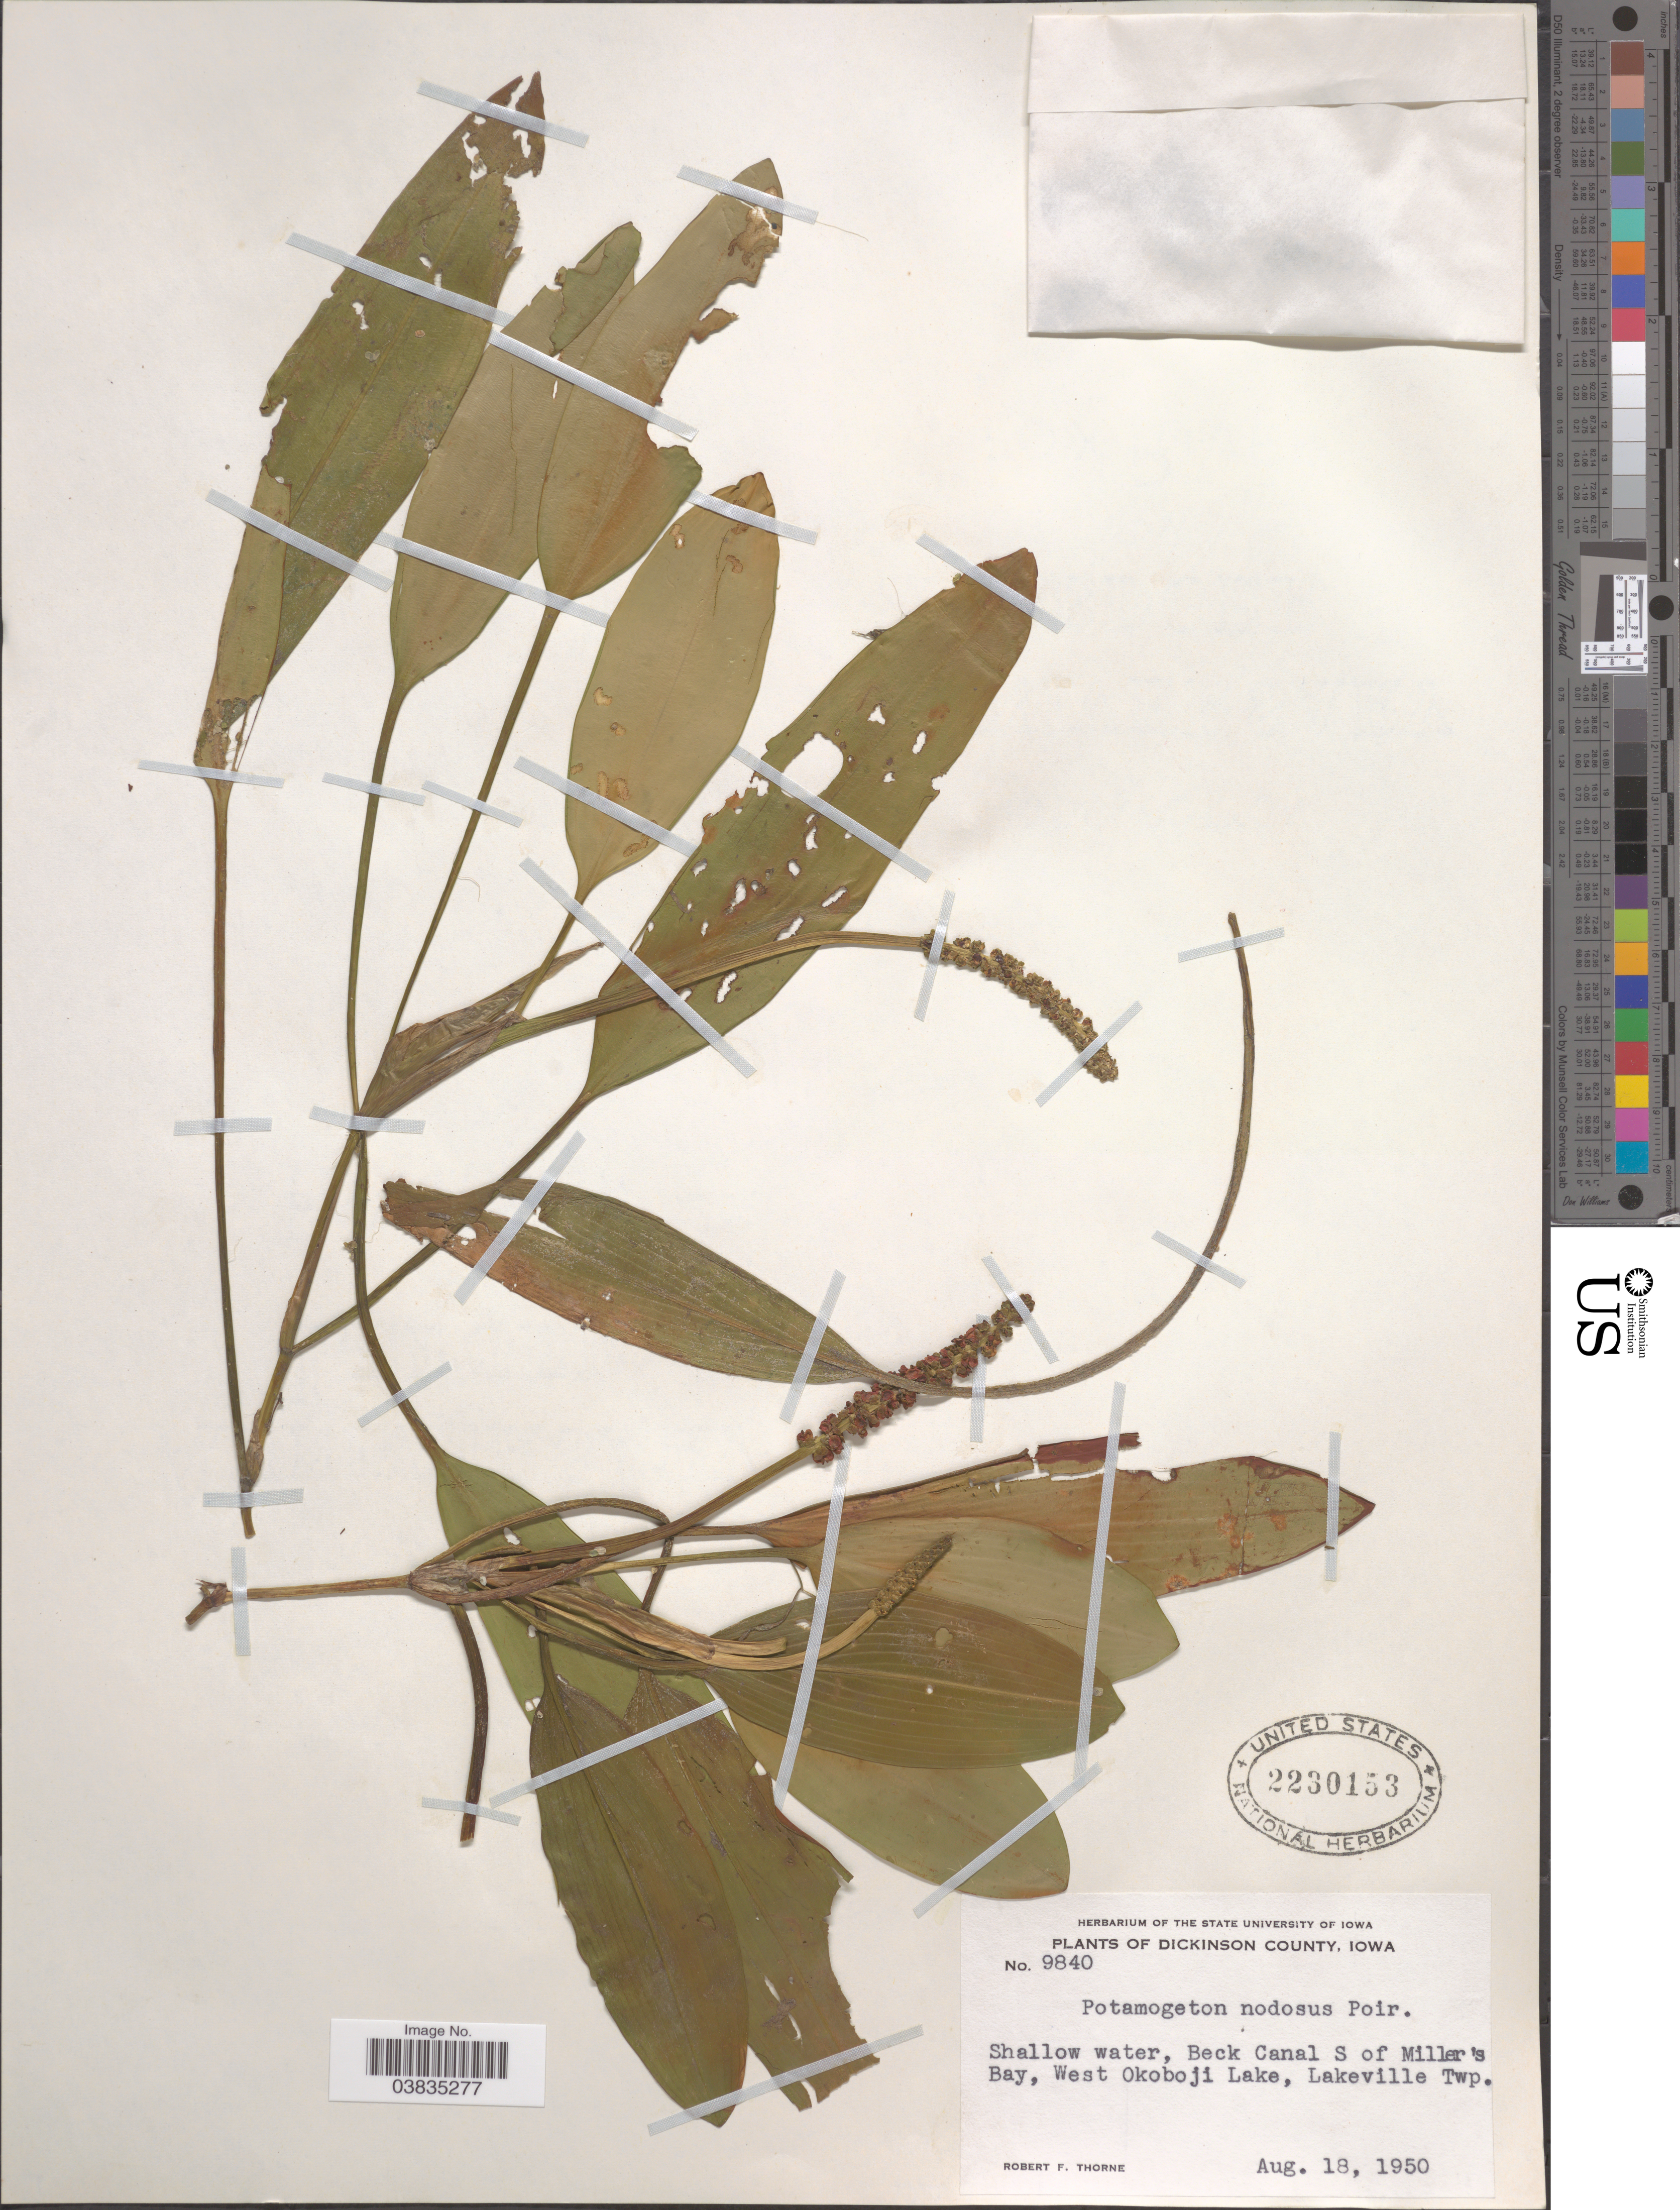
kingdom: Plantae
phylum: Tracheophyta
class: Liliopsida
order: Alismatales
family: Potamogetonaceae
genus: Potamogeton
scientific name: Potamogeton nodosus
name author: Poir.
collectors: R. F. Thorne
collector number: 9840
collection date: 1950-08-18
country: United States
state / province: Iowa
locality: Dickinson County. Beck Canal S of Miller's Bay, West Okoboji Lake, Lakeville Twp.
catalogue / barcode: US 2230153